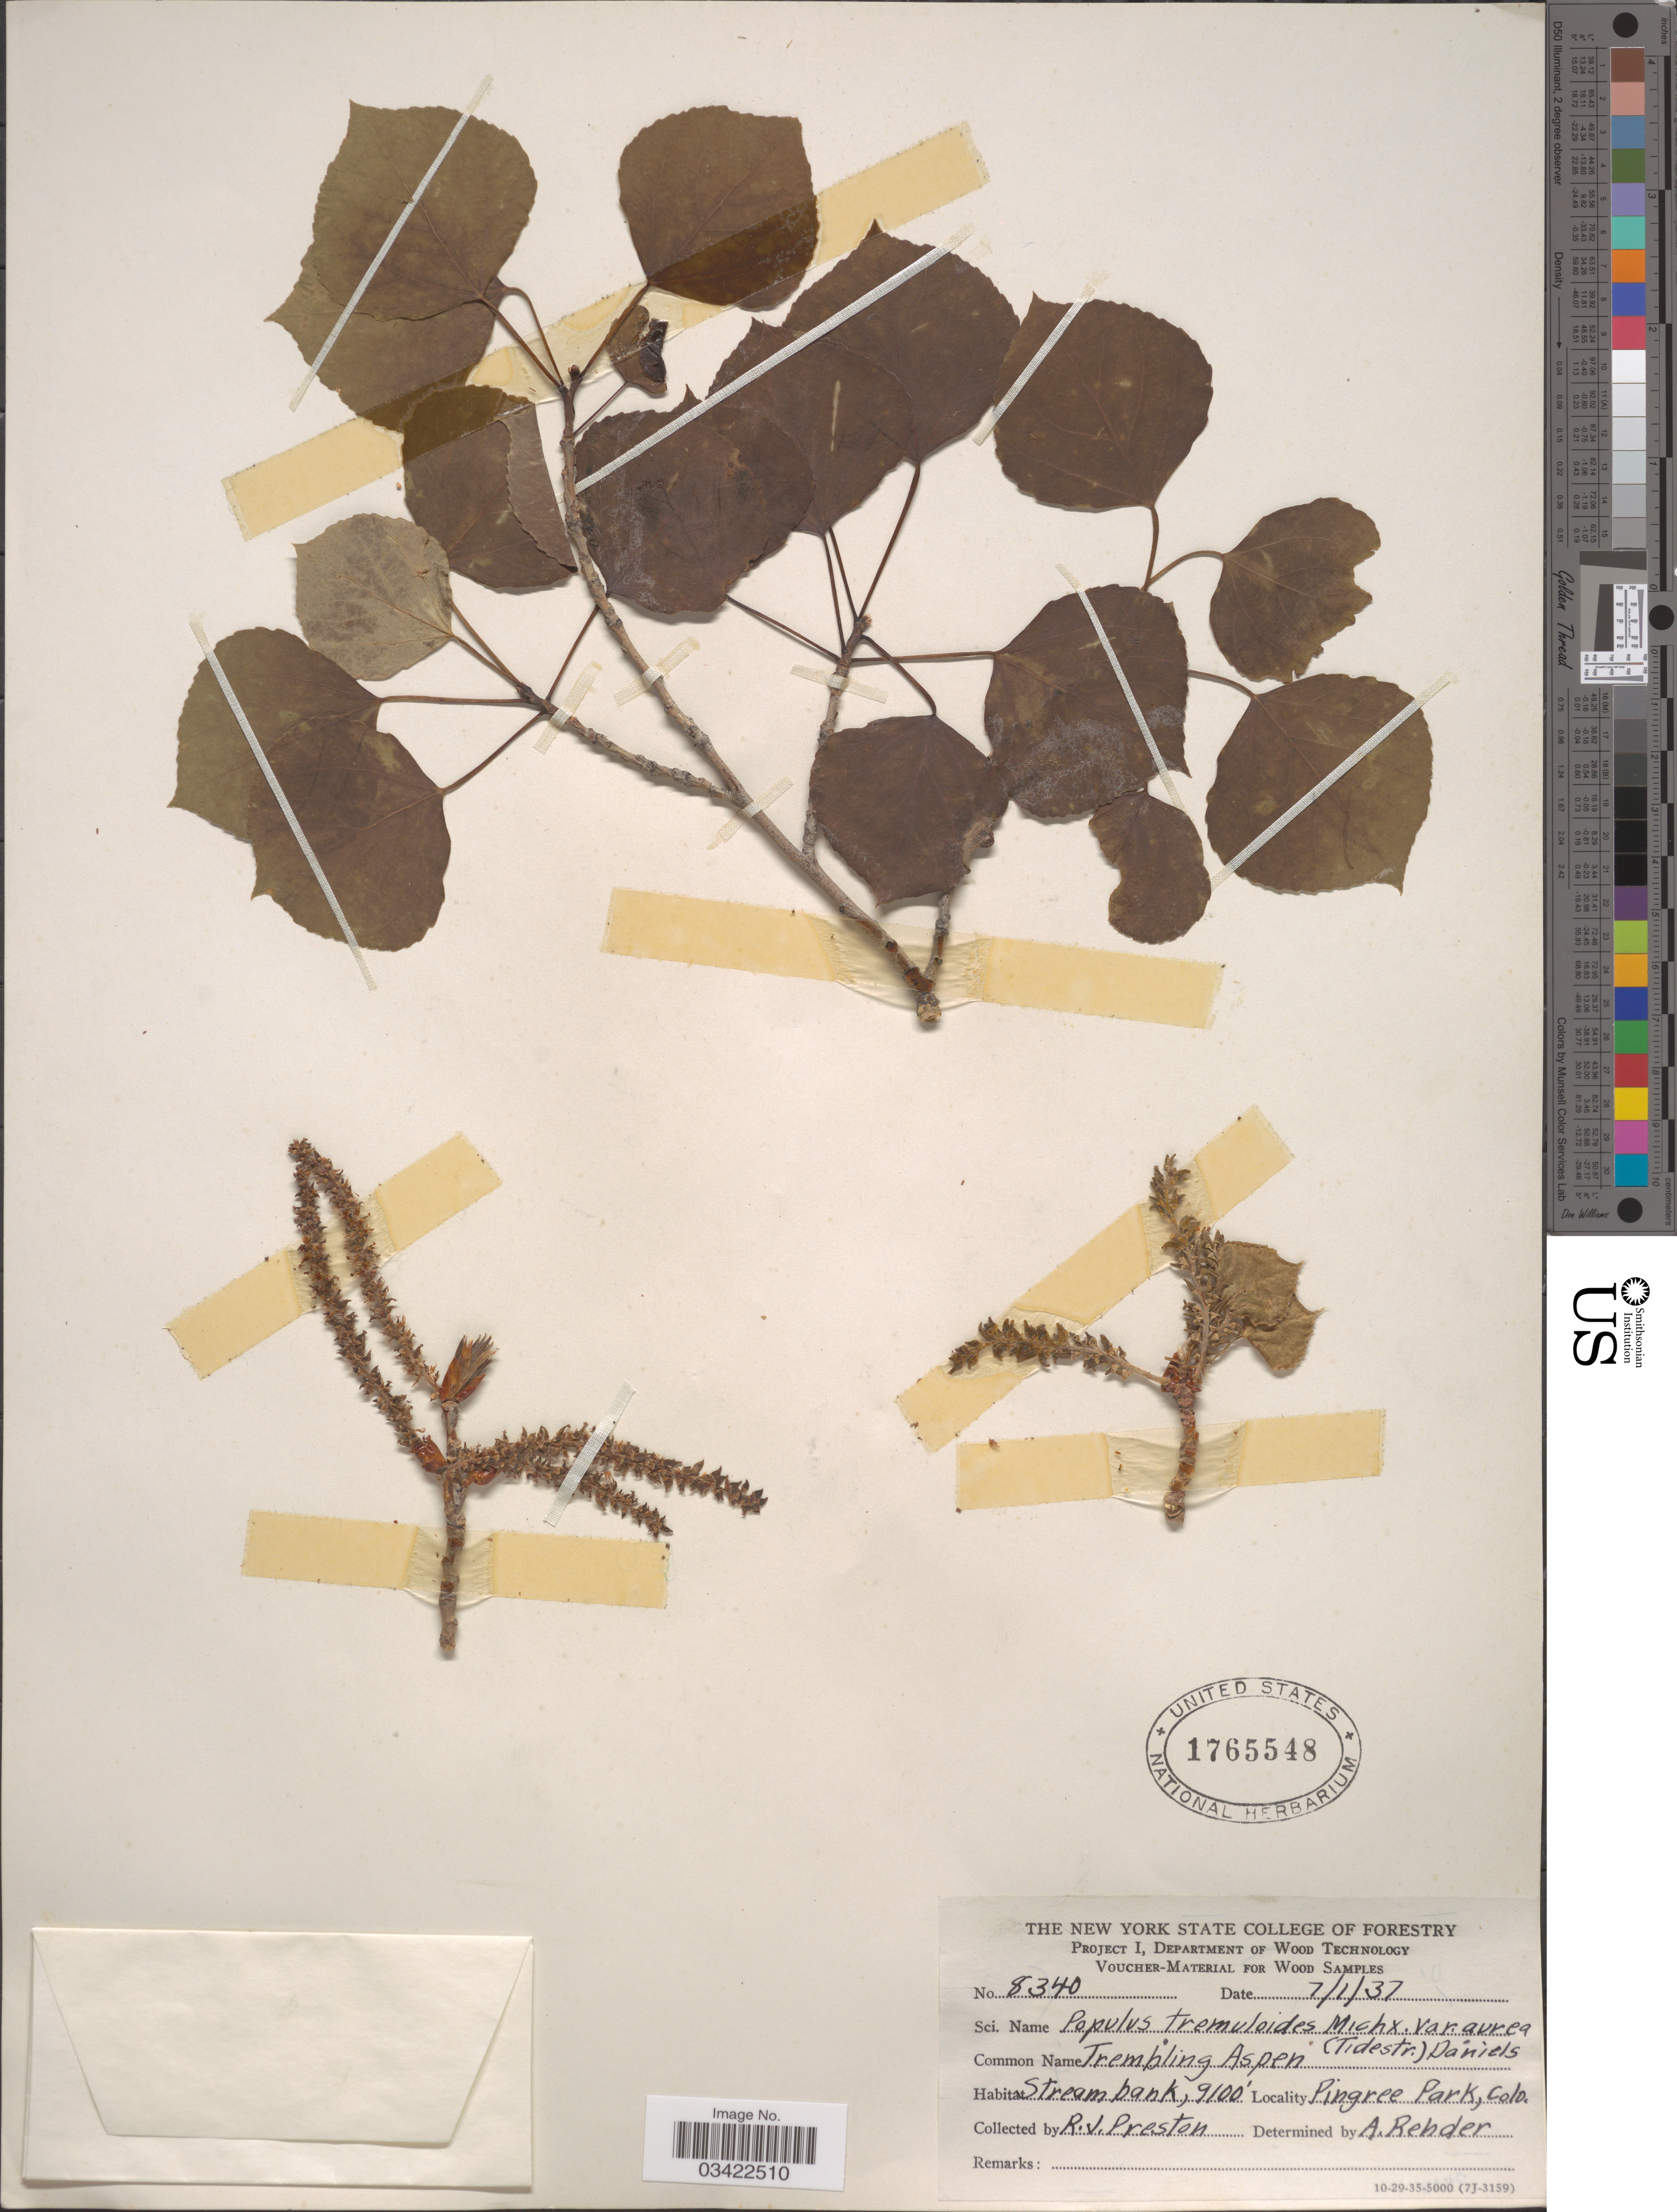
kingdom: Plantae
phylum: Tracheophyta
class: Magnoliopsida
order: Malpighiales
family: Salicaceae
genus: Populus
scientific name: Populus tremuloides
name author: Michx.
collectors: R. J. Preston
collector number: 8340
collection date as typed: Transcribed d/m/y: 1/7/37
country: United States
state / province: Colorado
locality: Streambank, Pingree Park.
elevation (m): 2774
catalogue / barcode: US 1765548